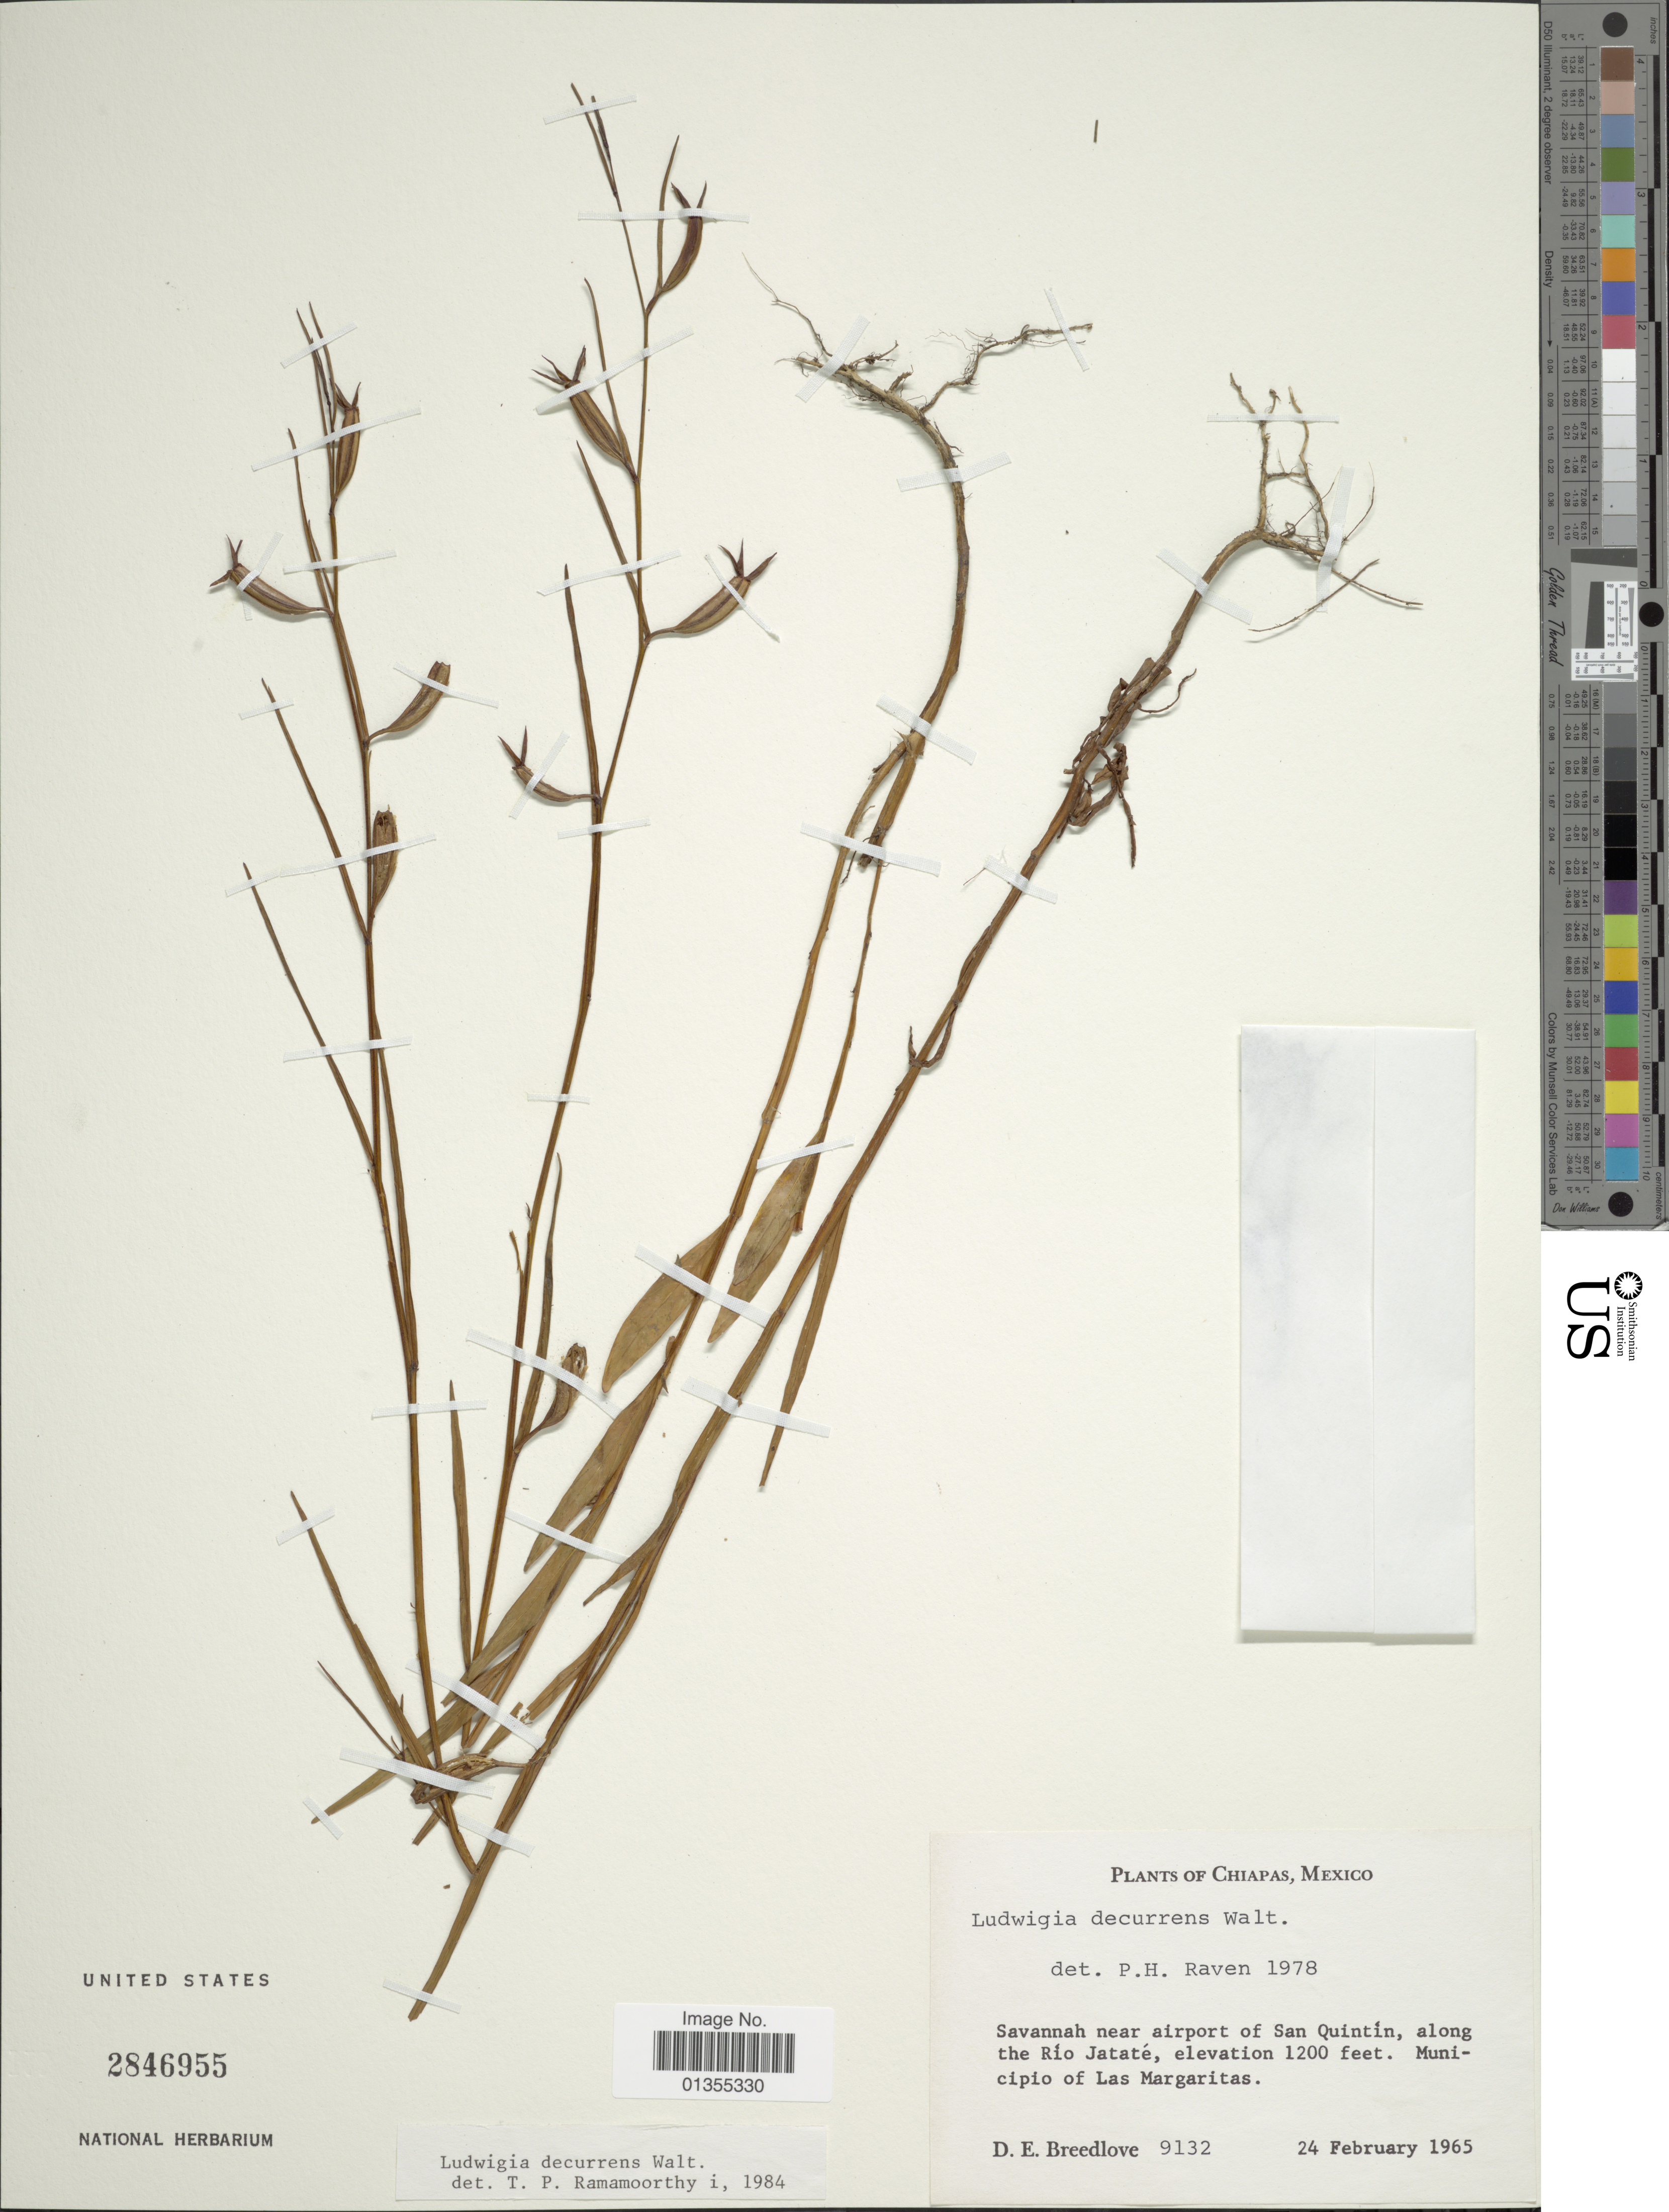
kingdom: Plantae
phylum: Tracheophyta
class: Magnoliopsida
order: Myrtales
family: Onagraceae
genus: Ludwigia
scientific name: Ludwigia decurrens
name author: Walter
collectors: D. E. Breedlove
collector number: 9132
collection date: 1965-02-24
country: Mexico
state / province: Chiapas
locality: Savannah near airport of San Quintín, along the Rio Jataté. Municipio of Las Margaritas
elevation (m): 366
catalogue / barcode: US 2846955